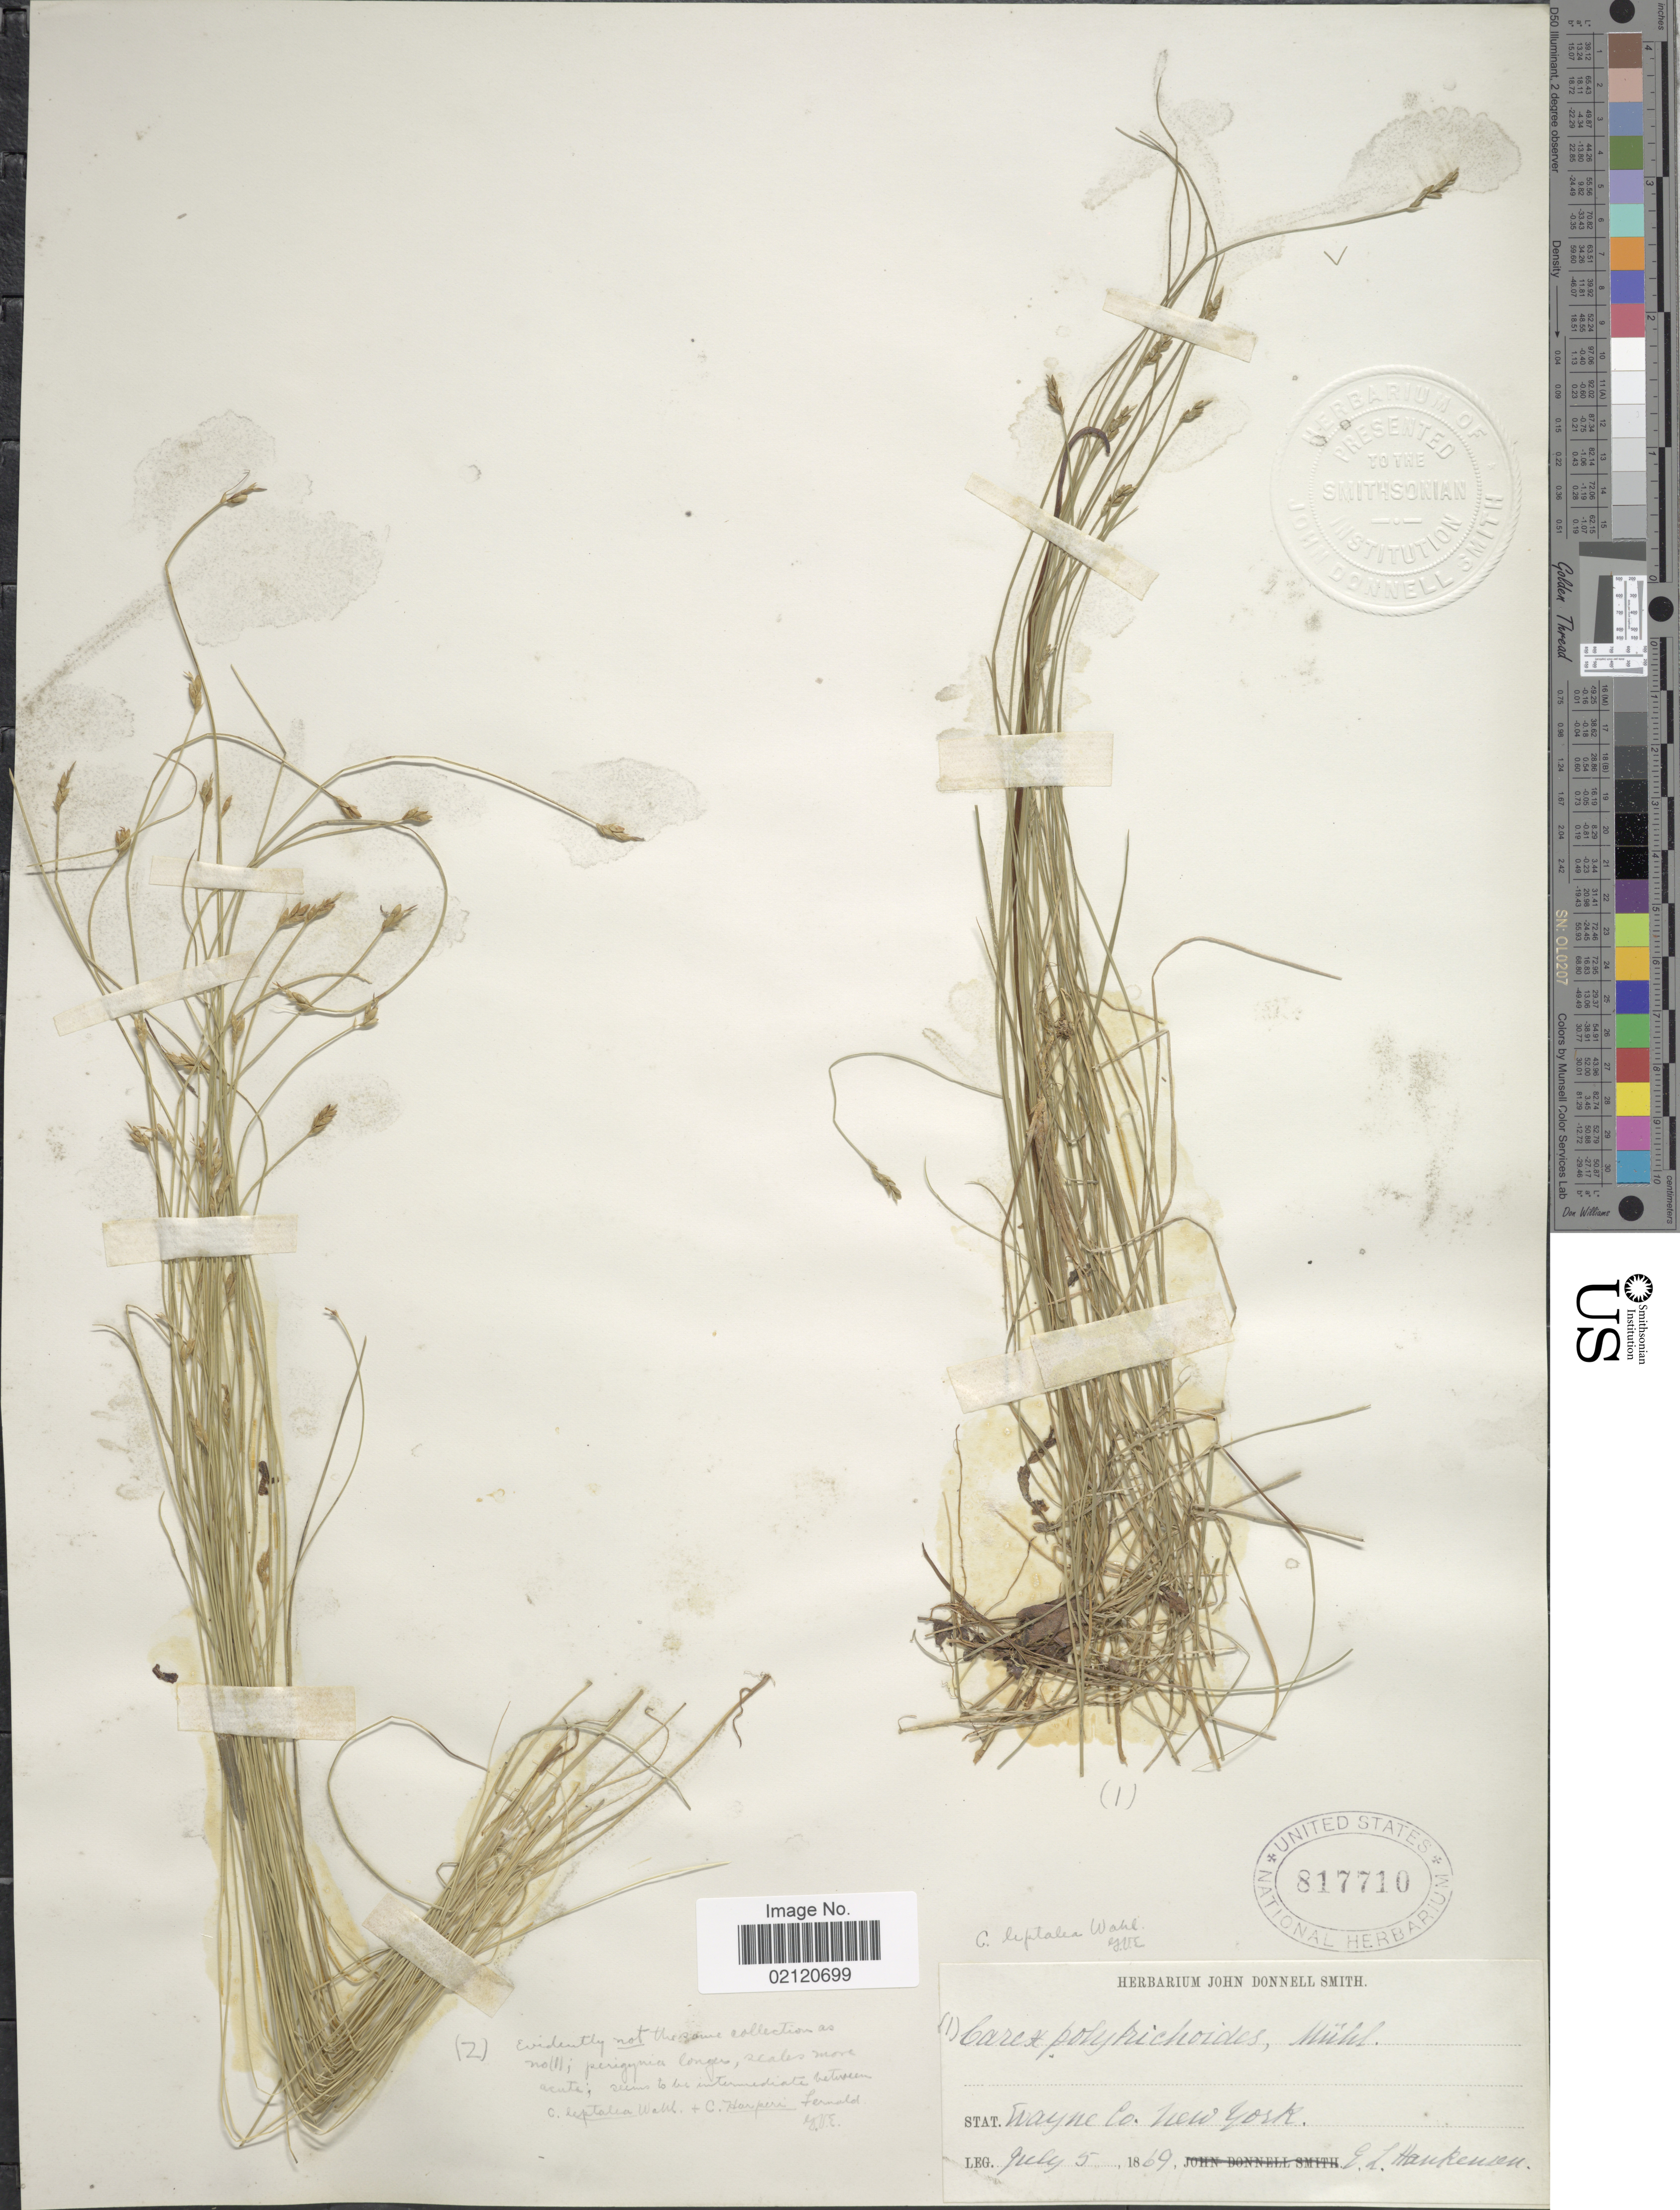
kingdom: Plantae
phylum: Tracheophyta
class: Liliopsida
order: Poales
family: Cyperaceae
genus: Carex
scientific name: Carex leptalea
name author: Wahlenb.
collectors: E. Hankenson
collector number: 1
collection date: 1869-07-05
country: United States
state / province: New York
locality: Wayne Co.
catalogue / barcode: US 817710